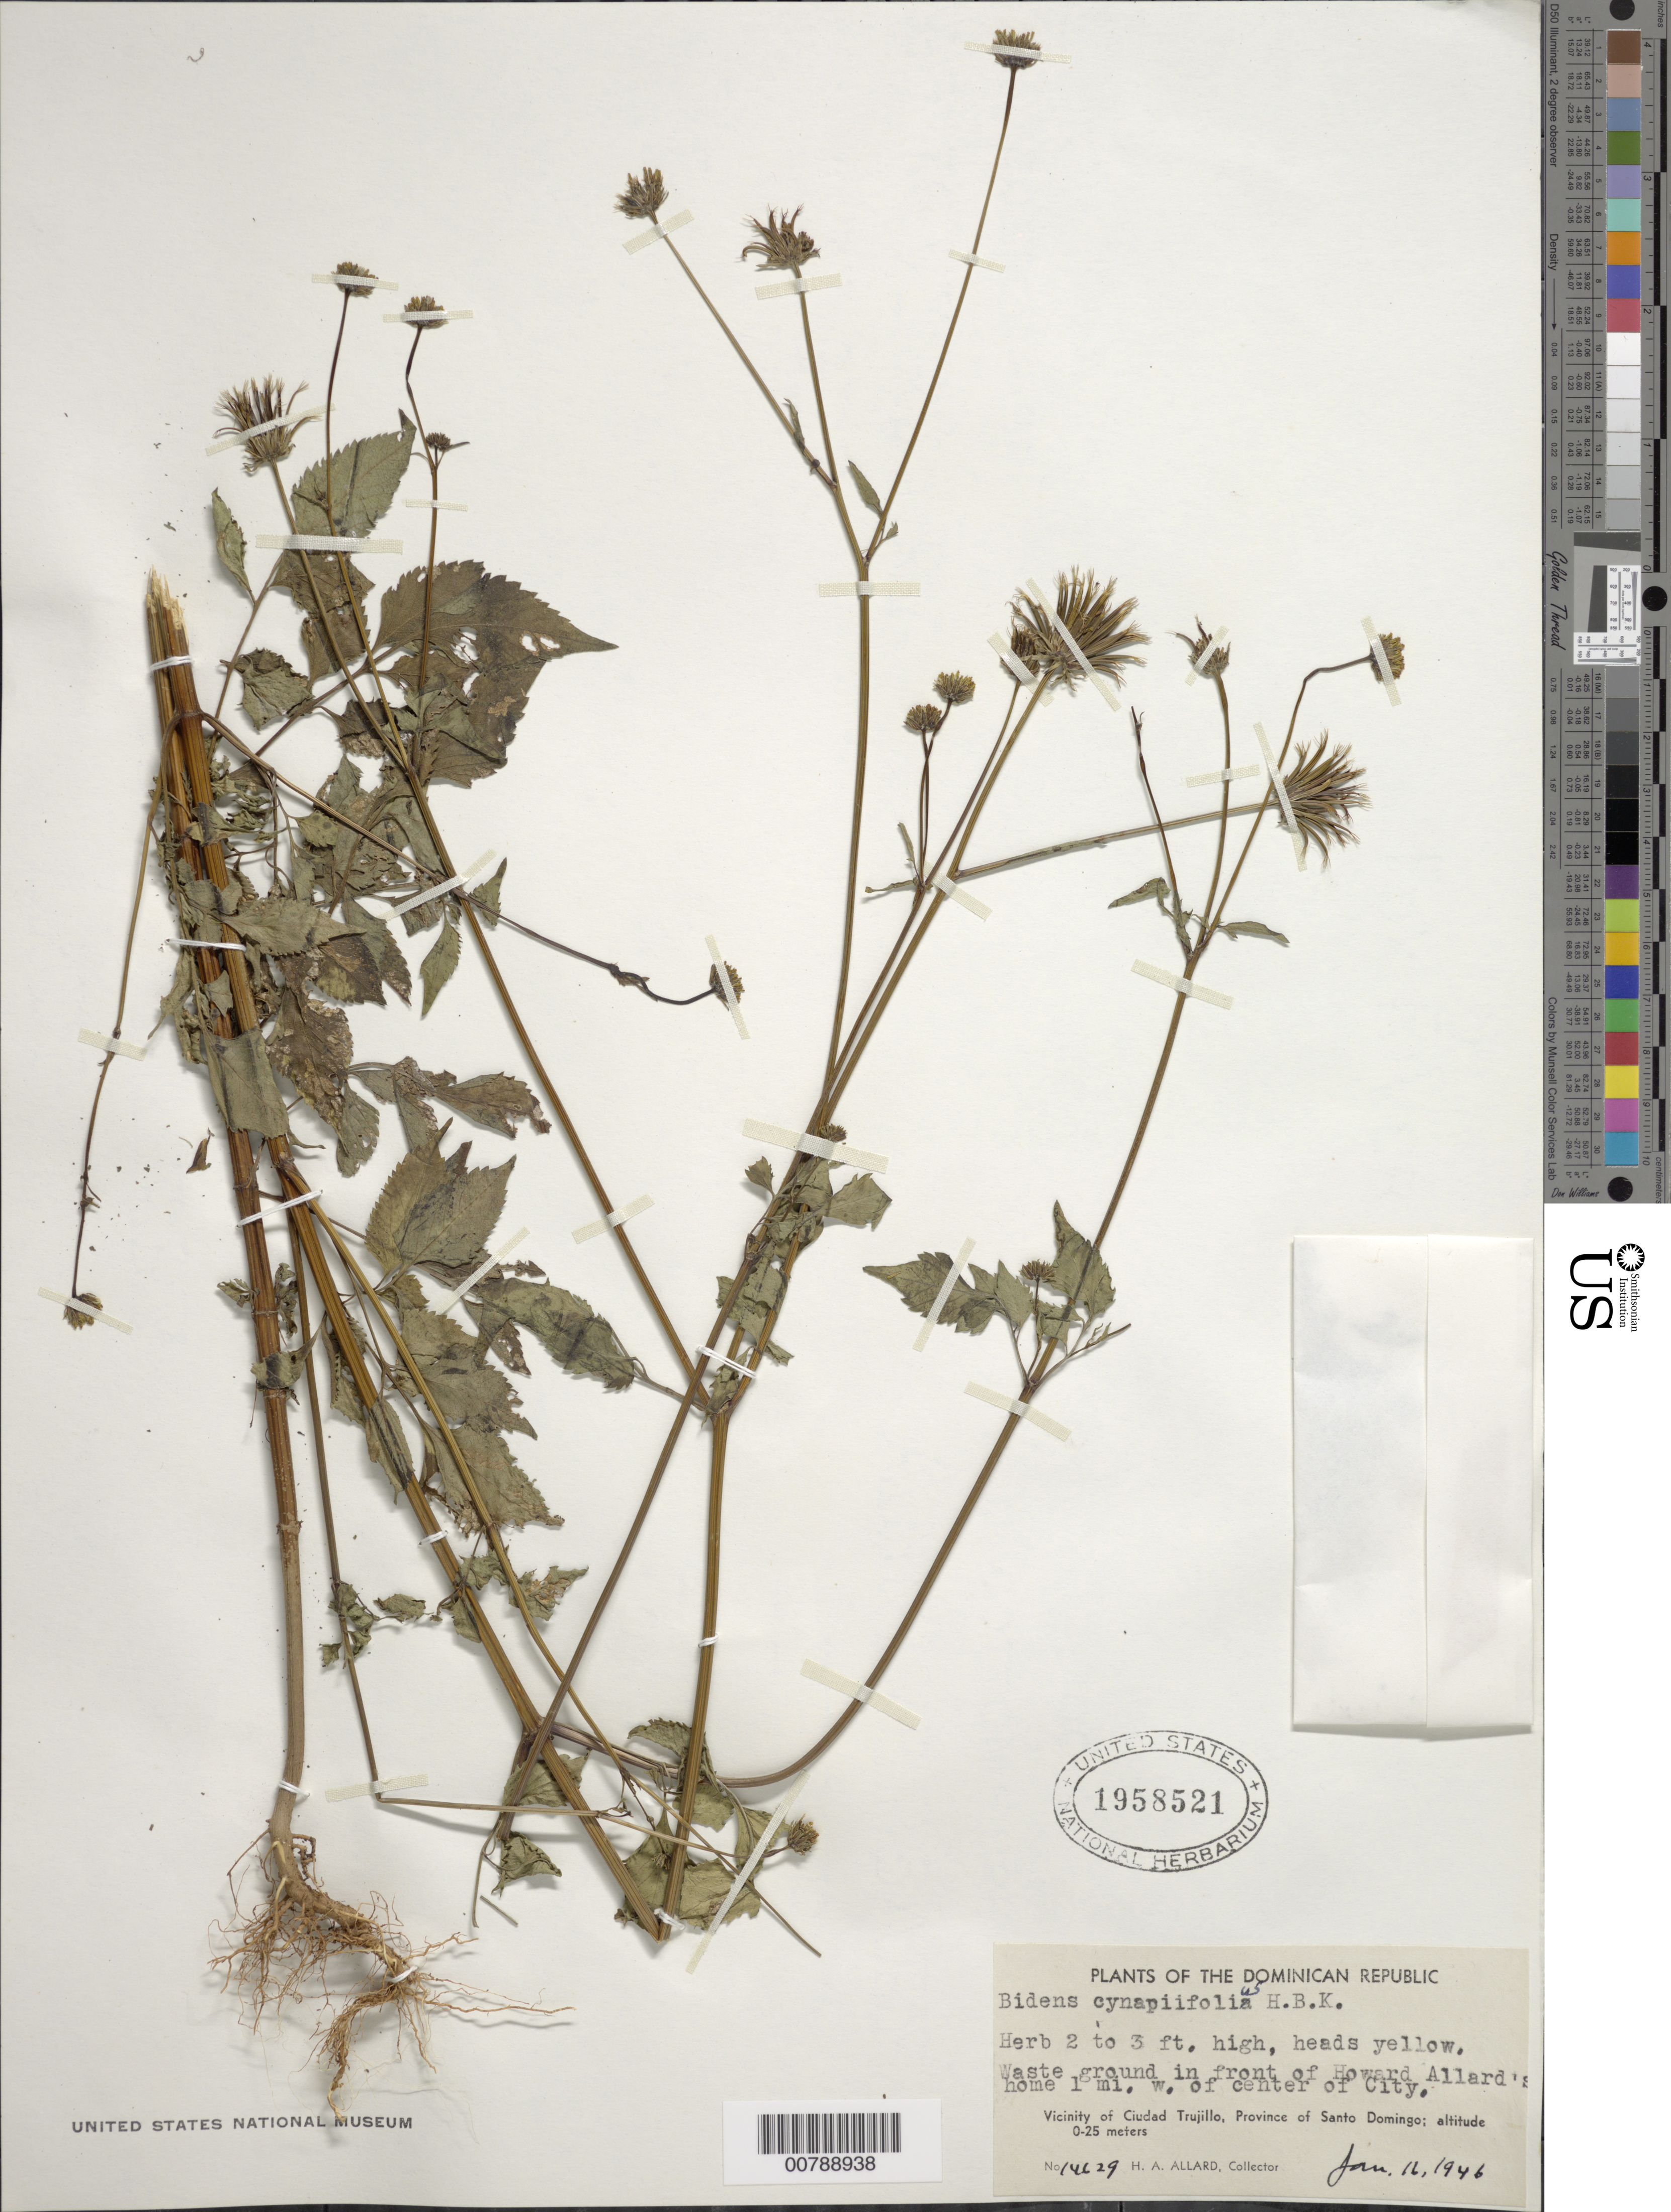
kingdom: Plantae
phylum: Tracheophyta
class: Magnoliopsida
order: Asterales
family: Asteraceae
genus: Bidens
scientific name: Bidens cynapiifolia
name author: Kunth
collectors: H. A. Allard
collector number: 14629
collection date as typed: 16 Jan 1946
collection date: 1946-01-16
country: Dominican Republic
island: Hispaniola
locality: Vicinity of Ciudad Trujillo, Province of Santo Domingo. Waste ground in front of Howard Allard's home, 1 mile W of center of city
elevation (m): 0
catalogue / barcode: US 1958521